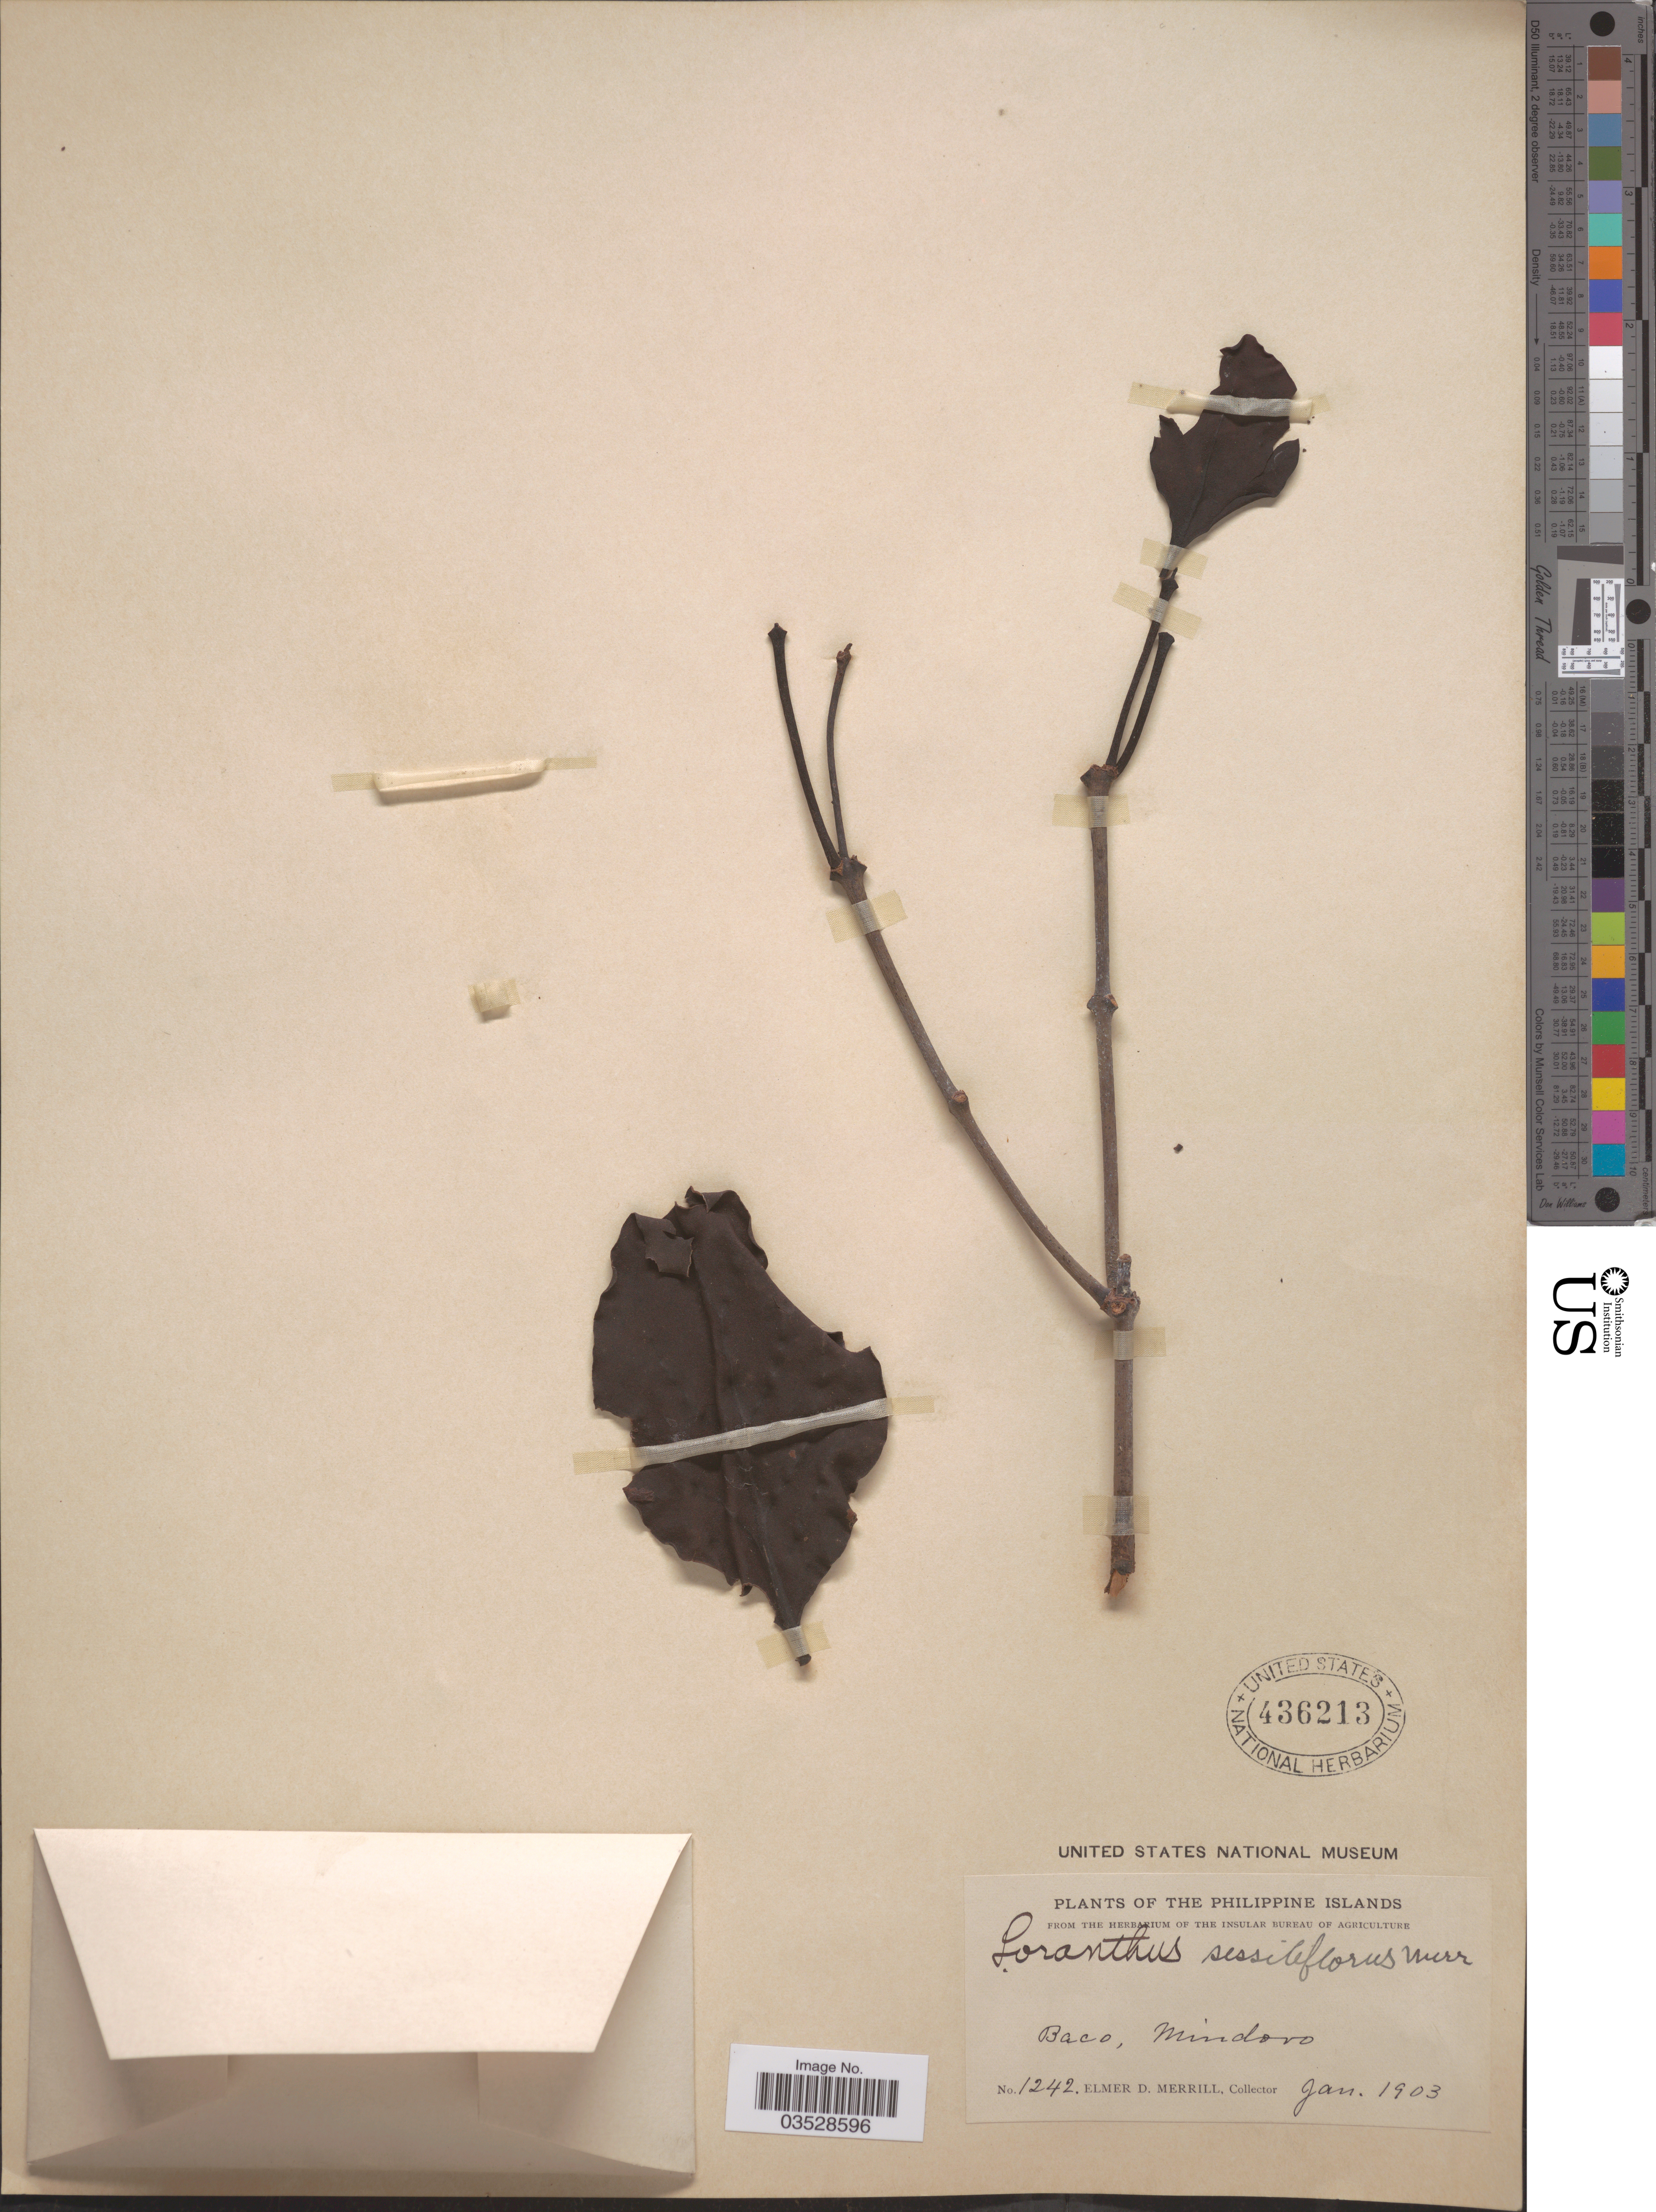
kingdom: Plantae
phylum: Tracheophyta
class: Magnoliopsida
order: Santalales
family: Loranthaceae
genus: Loranthus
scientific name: Loranthus sessiliflorus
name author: Merr.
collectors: E. D. Merrill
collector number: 1242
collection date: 1903-01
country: Philippines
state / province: Mimaropa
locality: Baco, Mindoro.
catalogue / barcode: US 436213